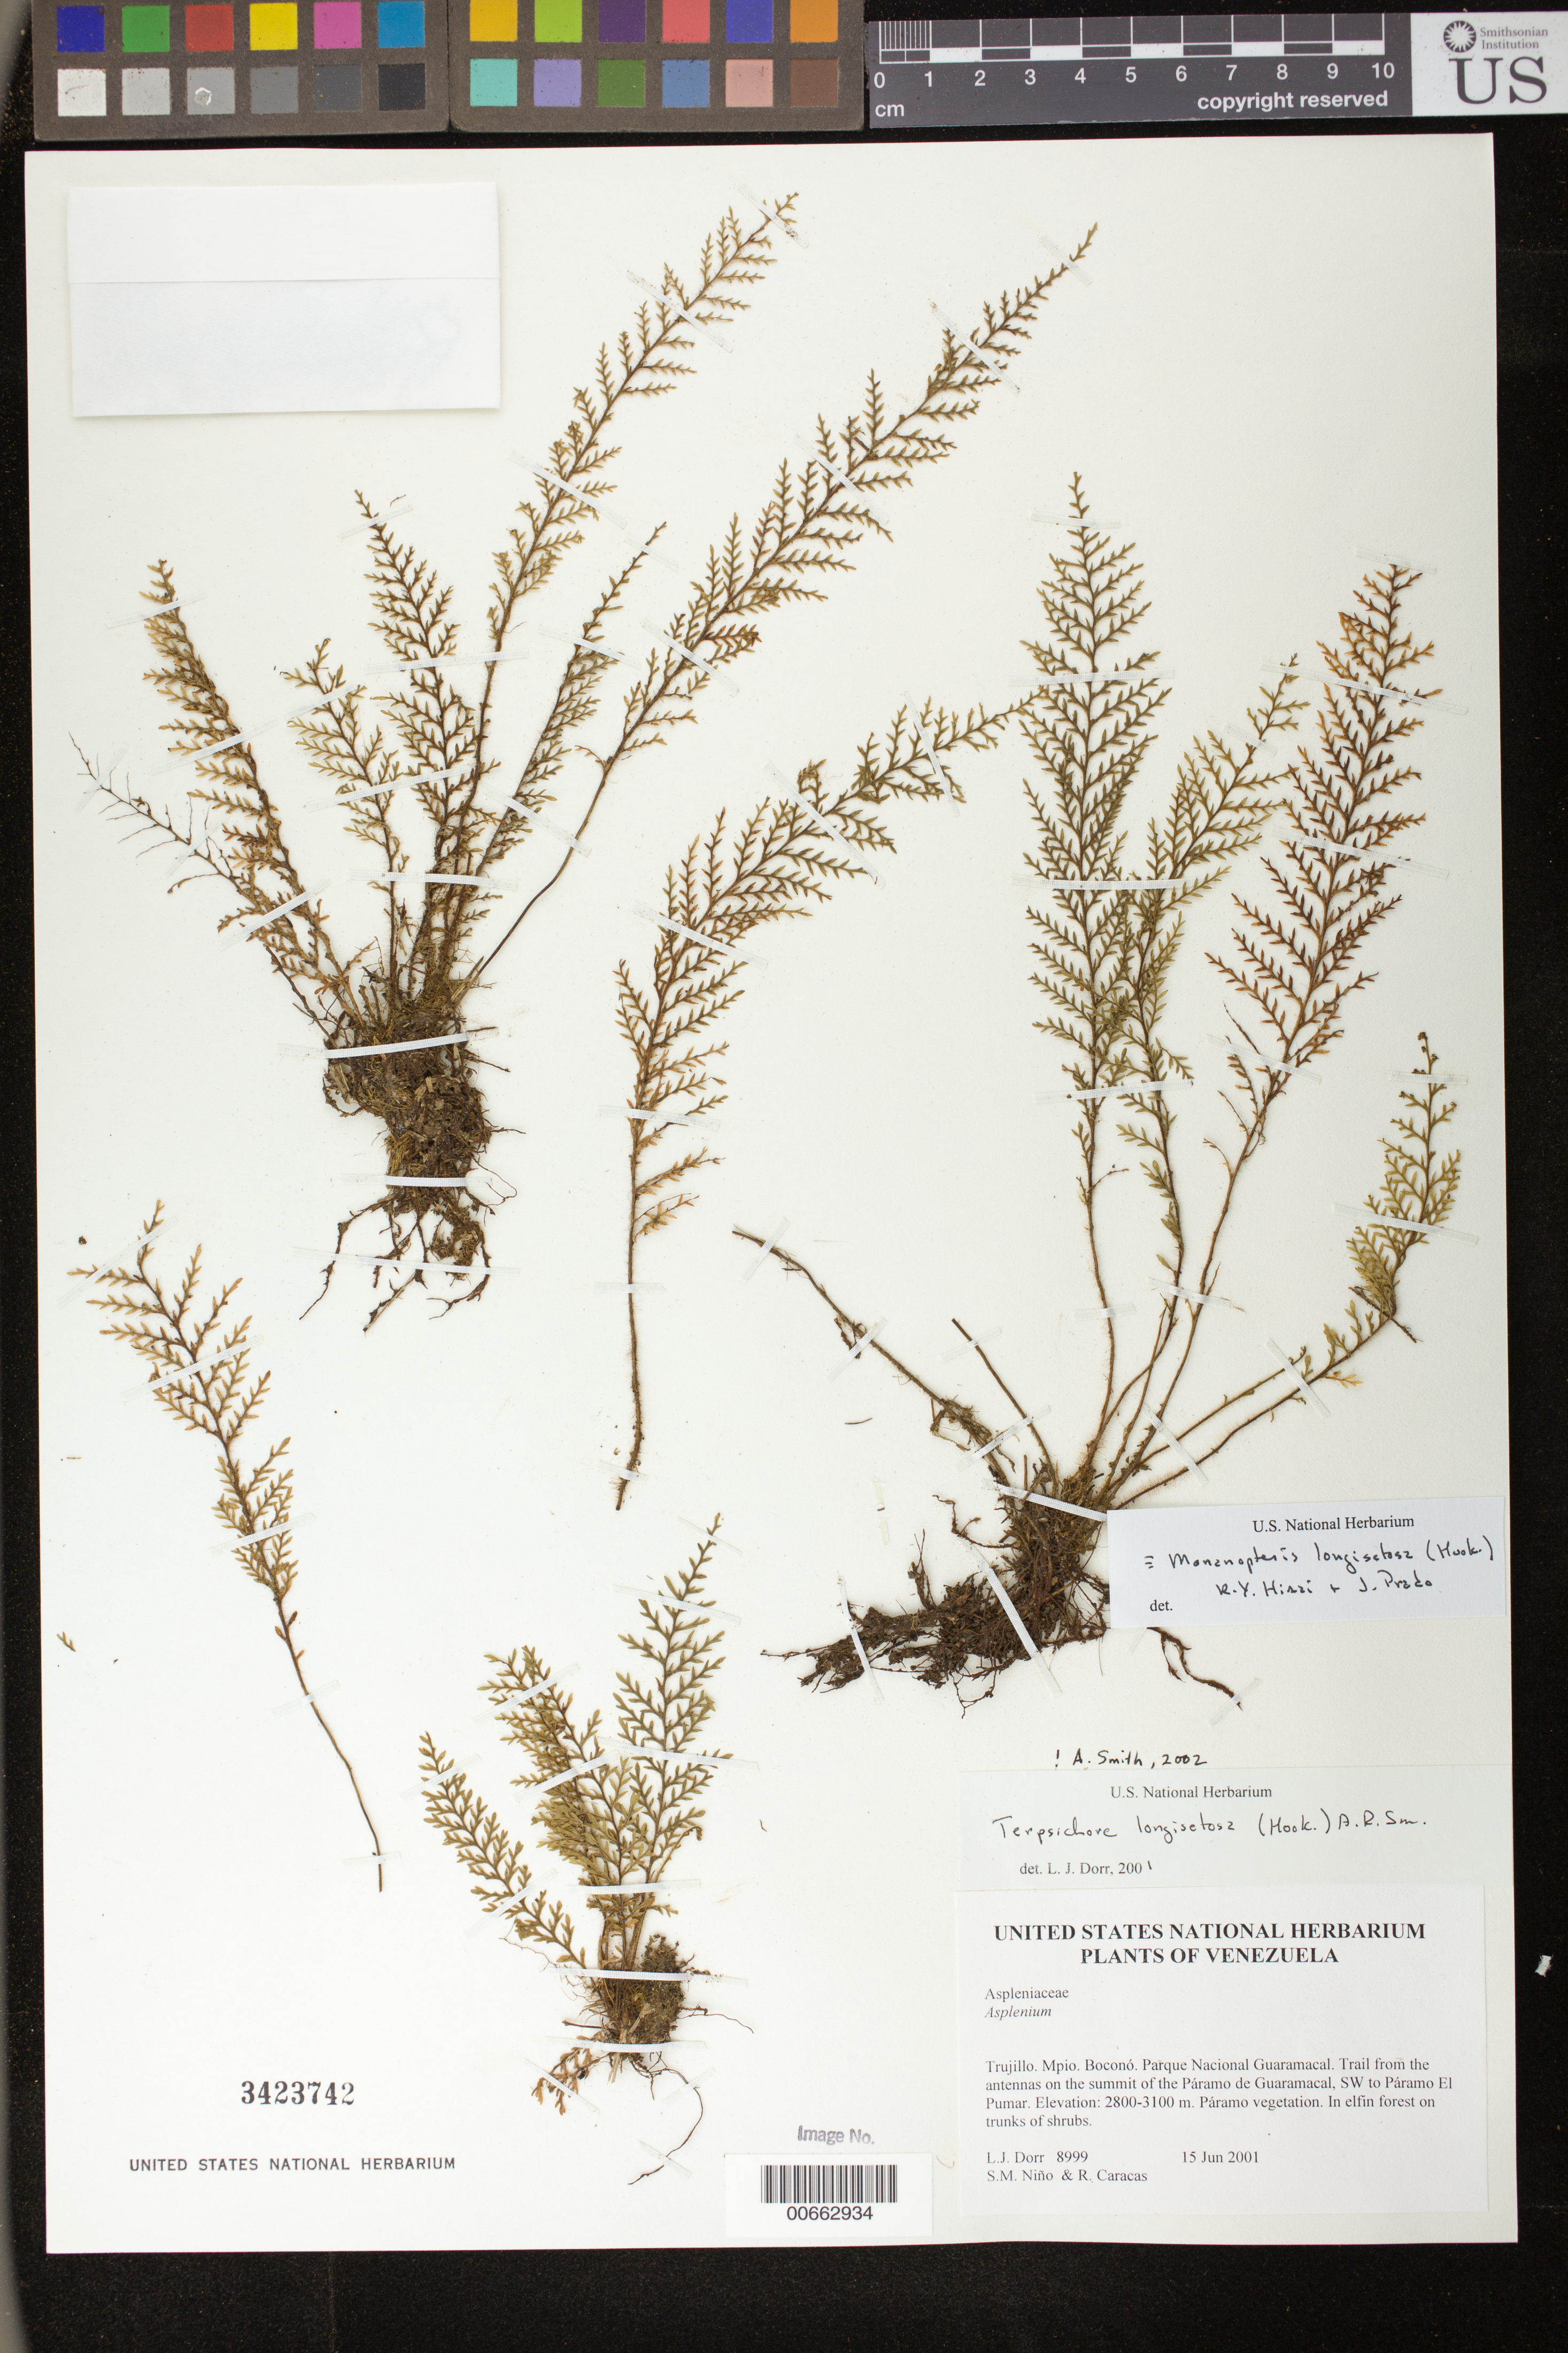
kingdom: Plantae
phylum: Tracheophyta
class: Polypodiopsida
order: Polypodiales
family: Polypodiaceae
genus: Moranopteris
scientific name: Moranopteris longisetosa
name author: (Hook.) R. Y. Hirai & J. Prado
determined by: Hirzi, R. Y.; Prado, J.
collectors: L. J. Dorr, S. M. Niño & R. Caracas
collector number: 8999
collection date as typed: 15 Jun 2001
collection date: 2001-06-15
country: Venezuela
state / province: Trujillo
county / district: Boconó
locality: Parque Nacional Guaramacal. Trail from the antennas on the summit of the Páramo de Guaramacal, SW to Páramo El Pumar.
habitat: Páramo vegetation.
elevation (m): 2800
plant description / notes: PORT, US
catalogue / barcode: US 3423742